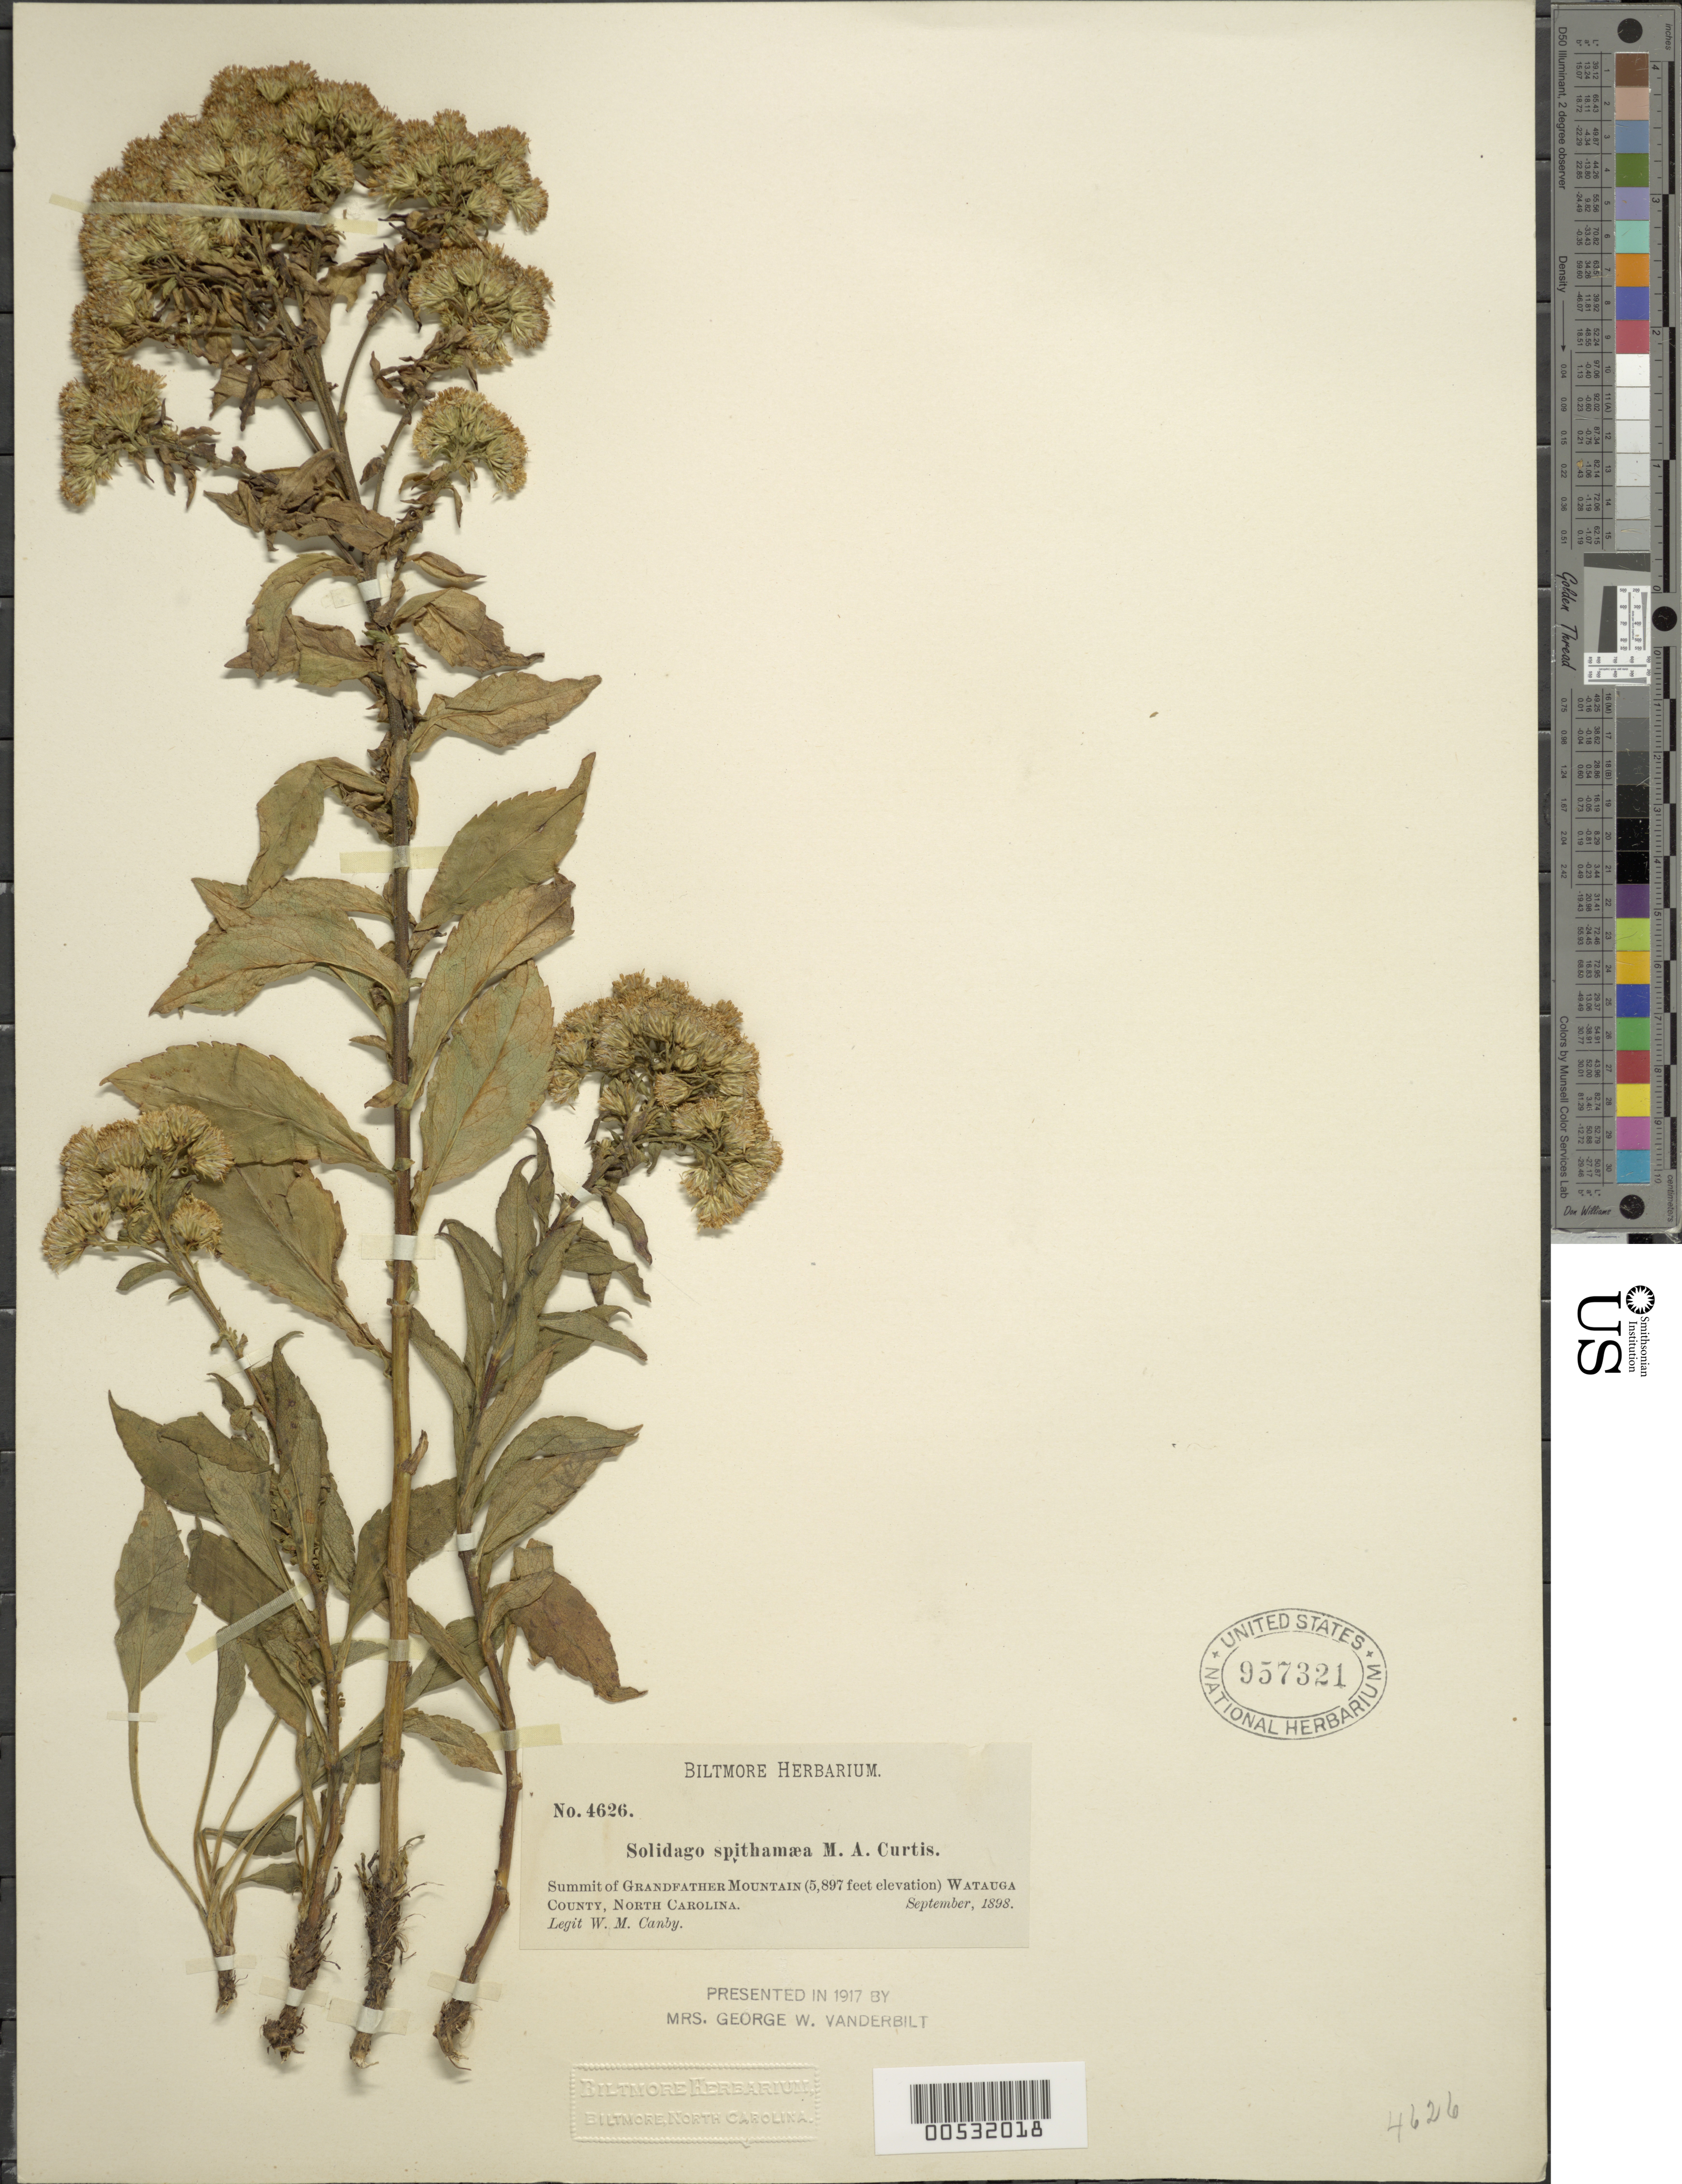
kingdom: Plantae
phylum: Tracheophyta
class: Magnoliopsida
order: Asterales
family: Asteraceae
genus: Solidago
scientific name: Solidago spithamaea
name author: M.A. Curtis ex A. Gray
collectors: W. M. Canby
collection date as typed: Sep 1898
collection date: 1898-09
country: United States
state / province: North Carolina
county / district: Watauga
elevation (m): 1797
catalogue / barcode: US 957321